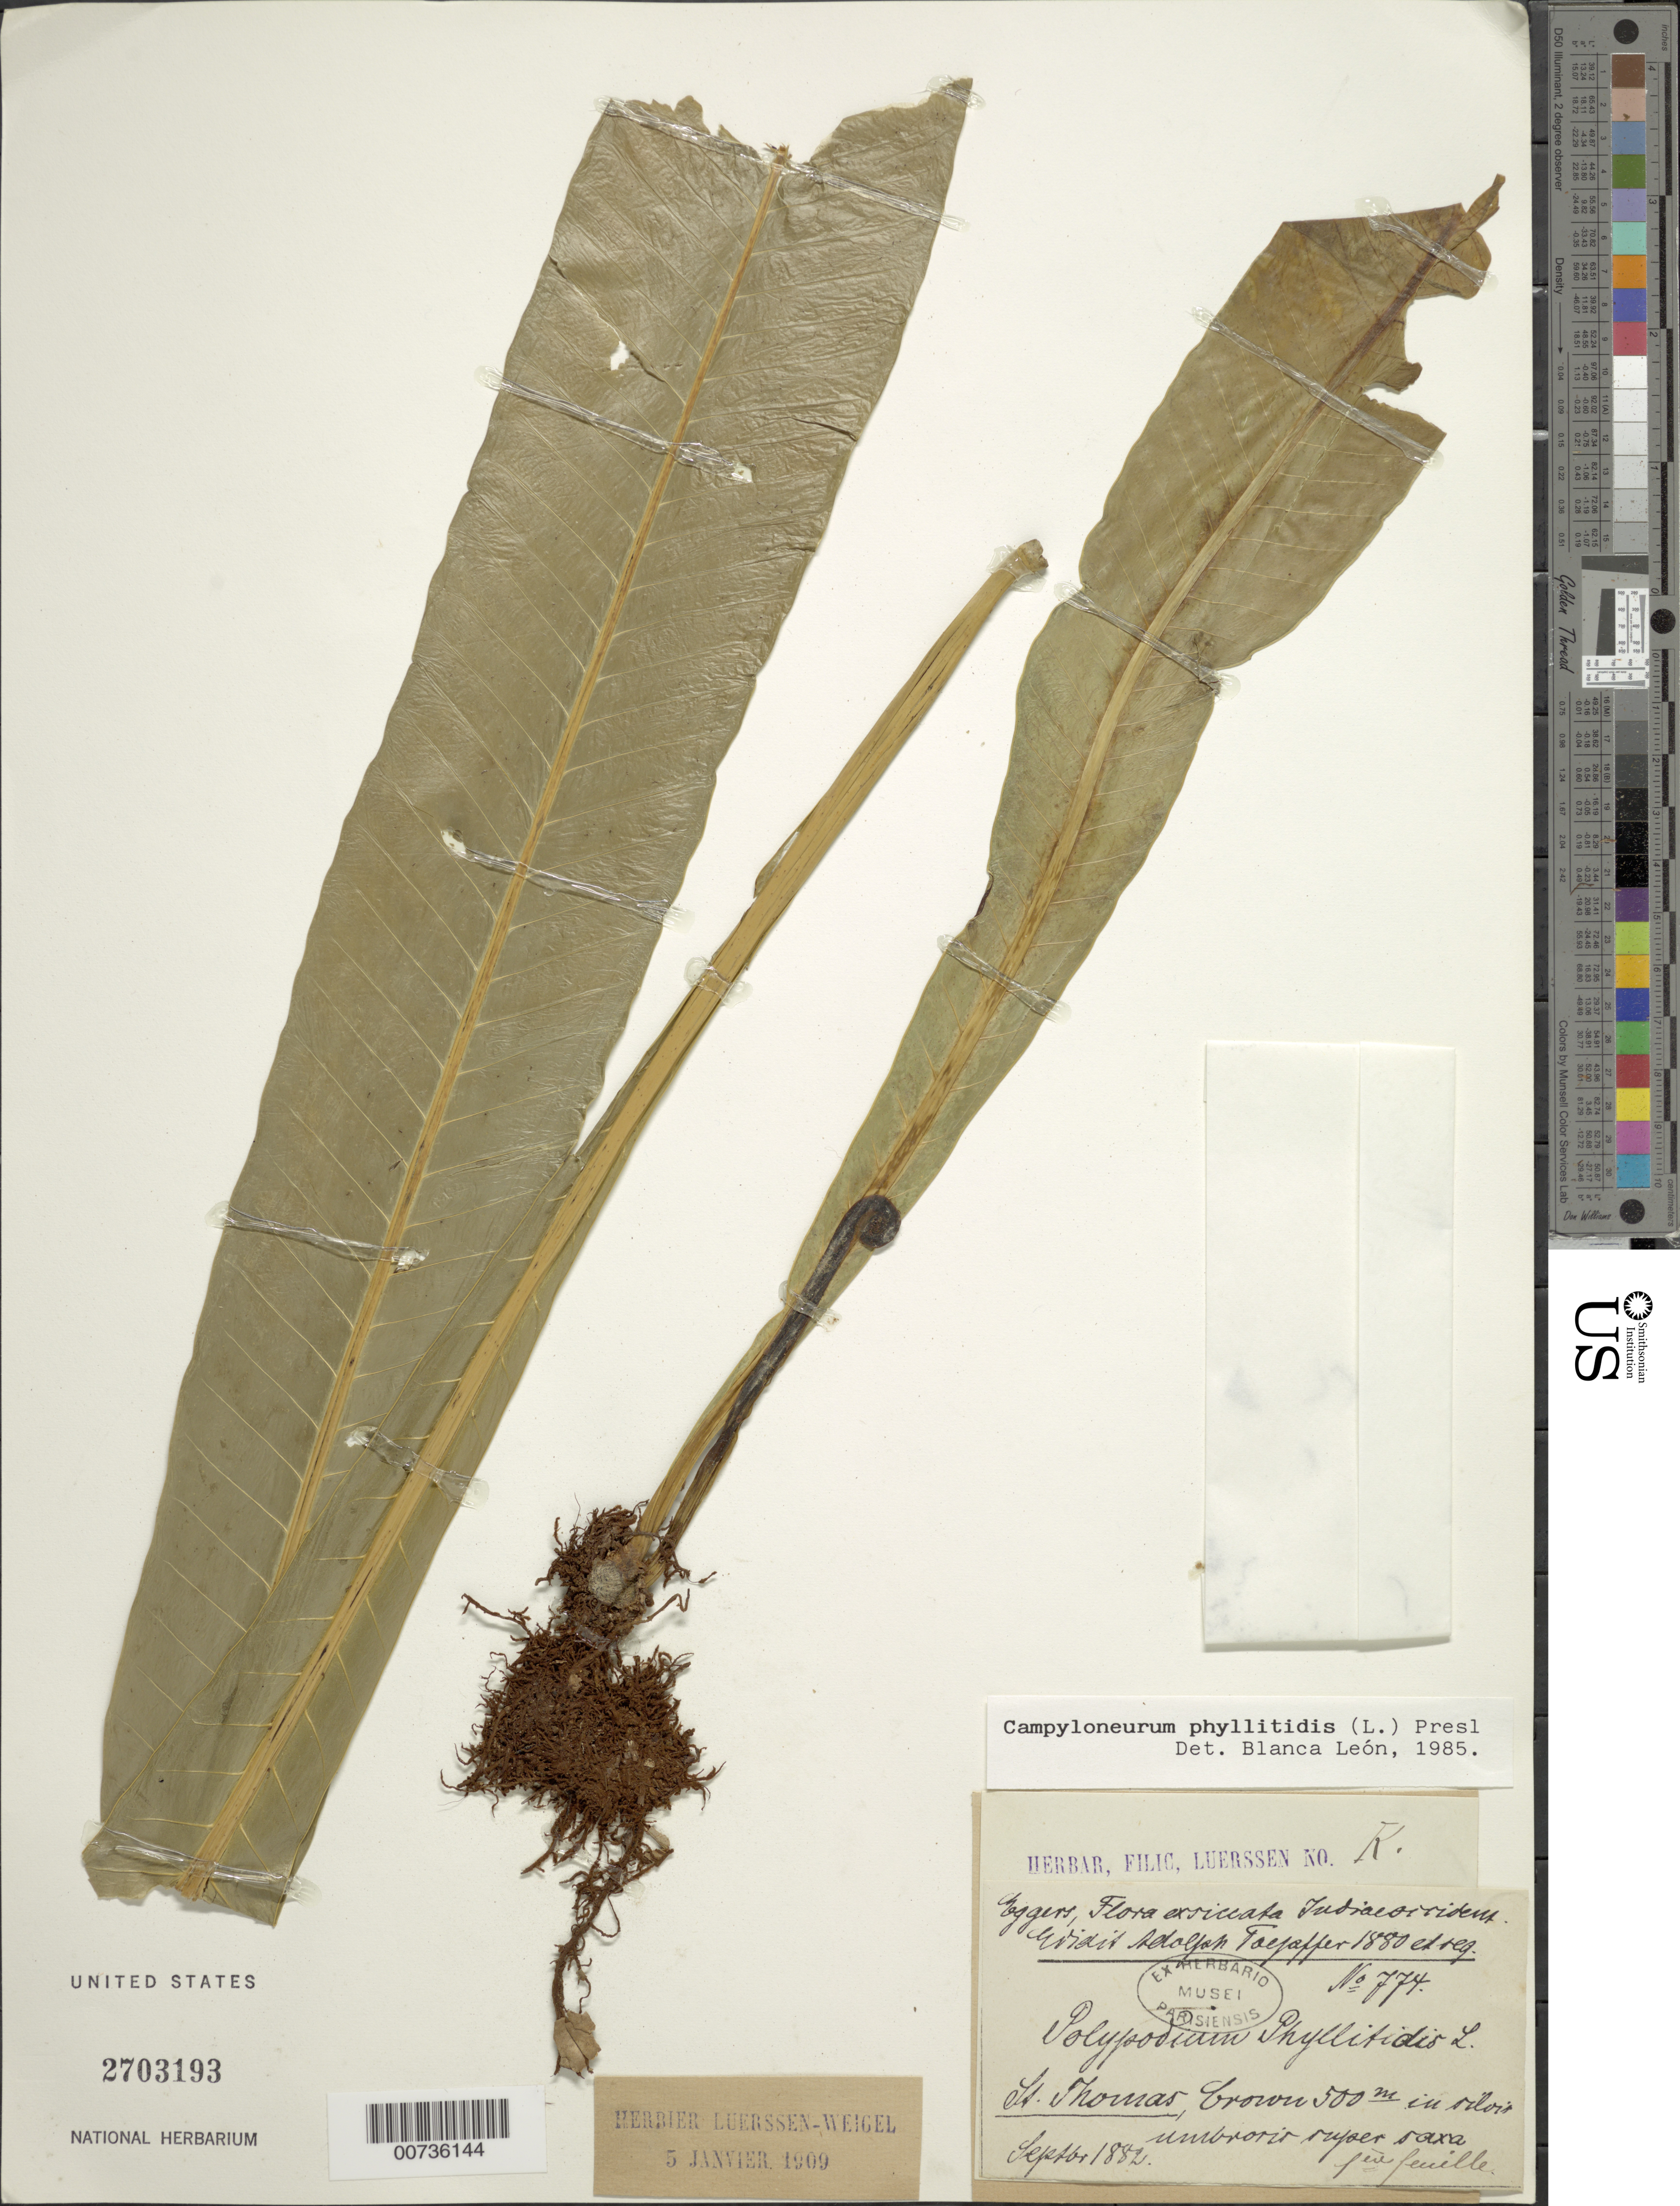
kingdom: Plantae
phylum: Tracheophyta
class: Polypodiopsida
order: Polypodiales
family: Polypodiaceae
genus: Campyloneurum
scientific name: Campyloneurum phyllitidis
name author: (L.) C. Presl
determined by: León, B.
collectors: H. F. A. von Eggers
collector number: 774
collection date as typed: Sep 1882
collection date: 1882-09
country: U.S. Virgin Islands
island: St. Thomas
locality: Brown 500m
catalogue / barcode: US 2703193